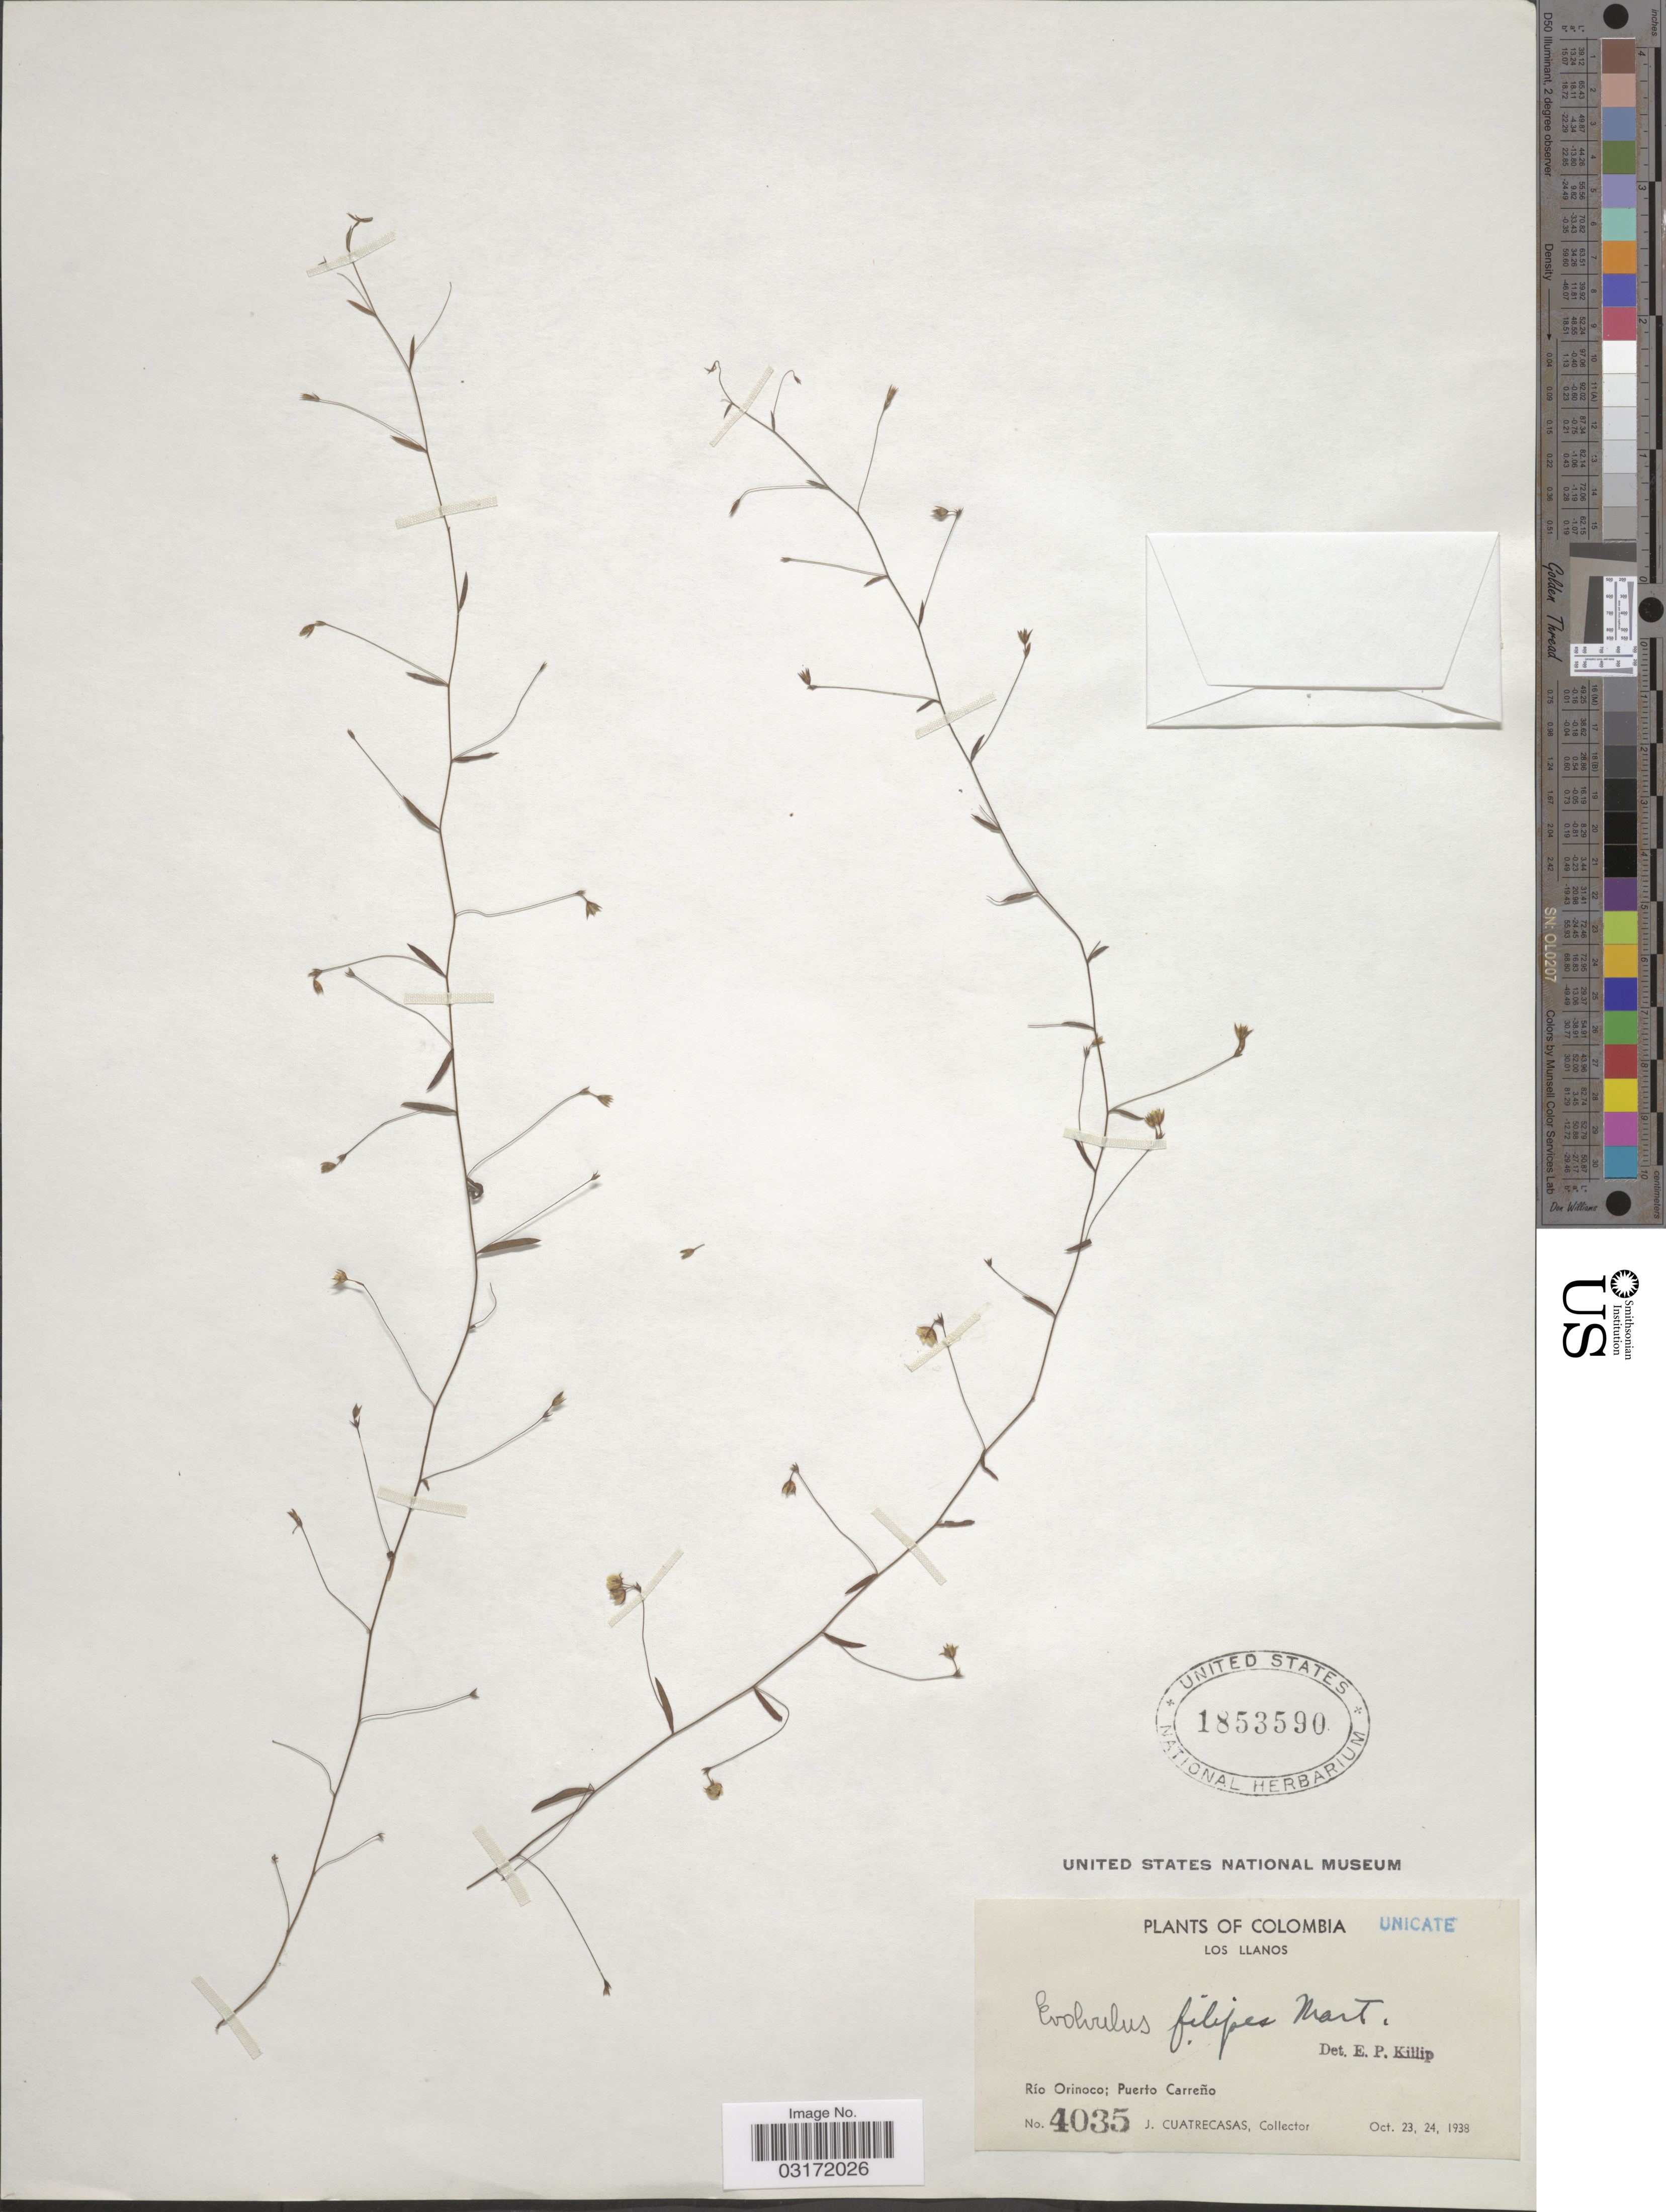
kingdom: Plantae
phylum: Tracheophyta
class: Magnoliopsida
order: Solanales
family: Convolvulaceae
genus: Evolvulus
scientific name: Evolvulus filipes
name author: Mart.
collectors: J. Cuatrecasas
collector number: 4035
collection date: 1938-10-23/1938-10-24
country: Colombia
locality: Los Llanos. Río Orinoco; Puerto Carreño.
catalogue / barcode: US 1853590